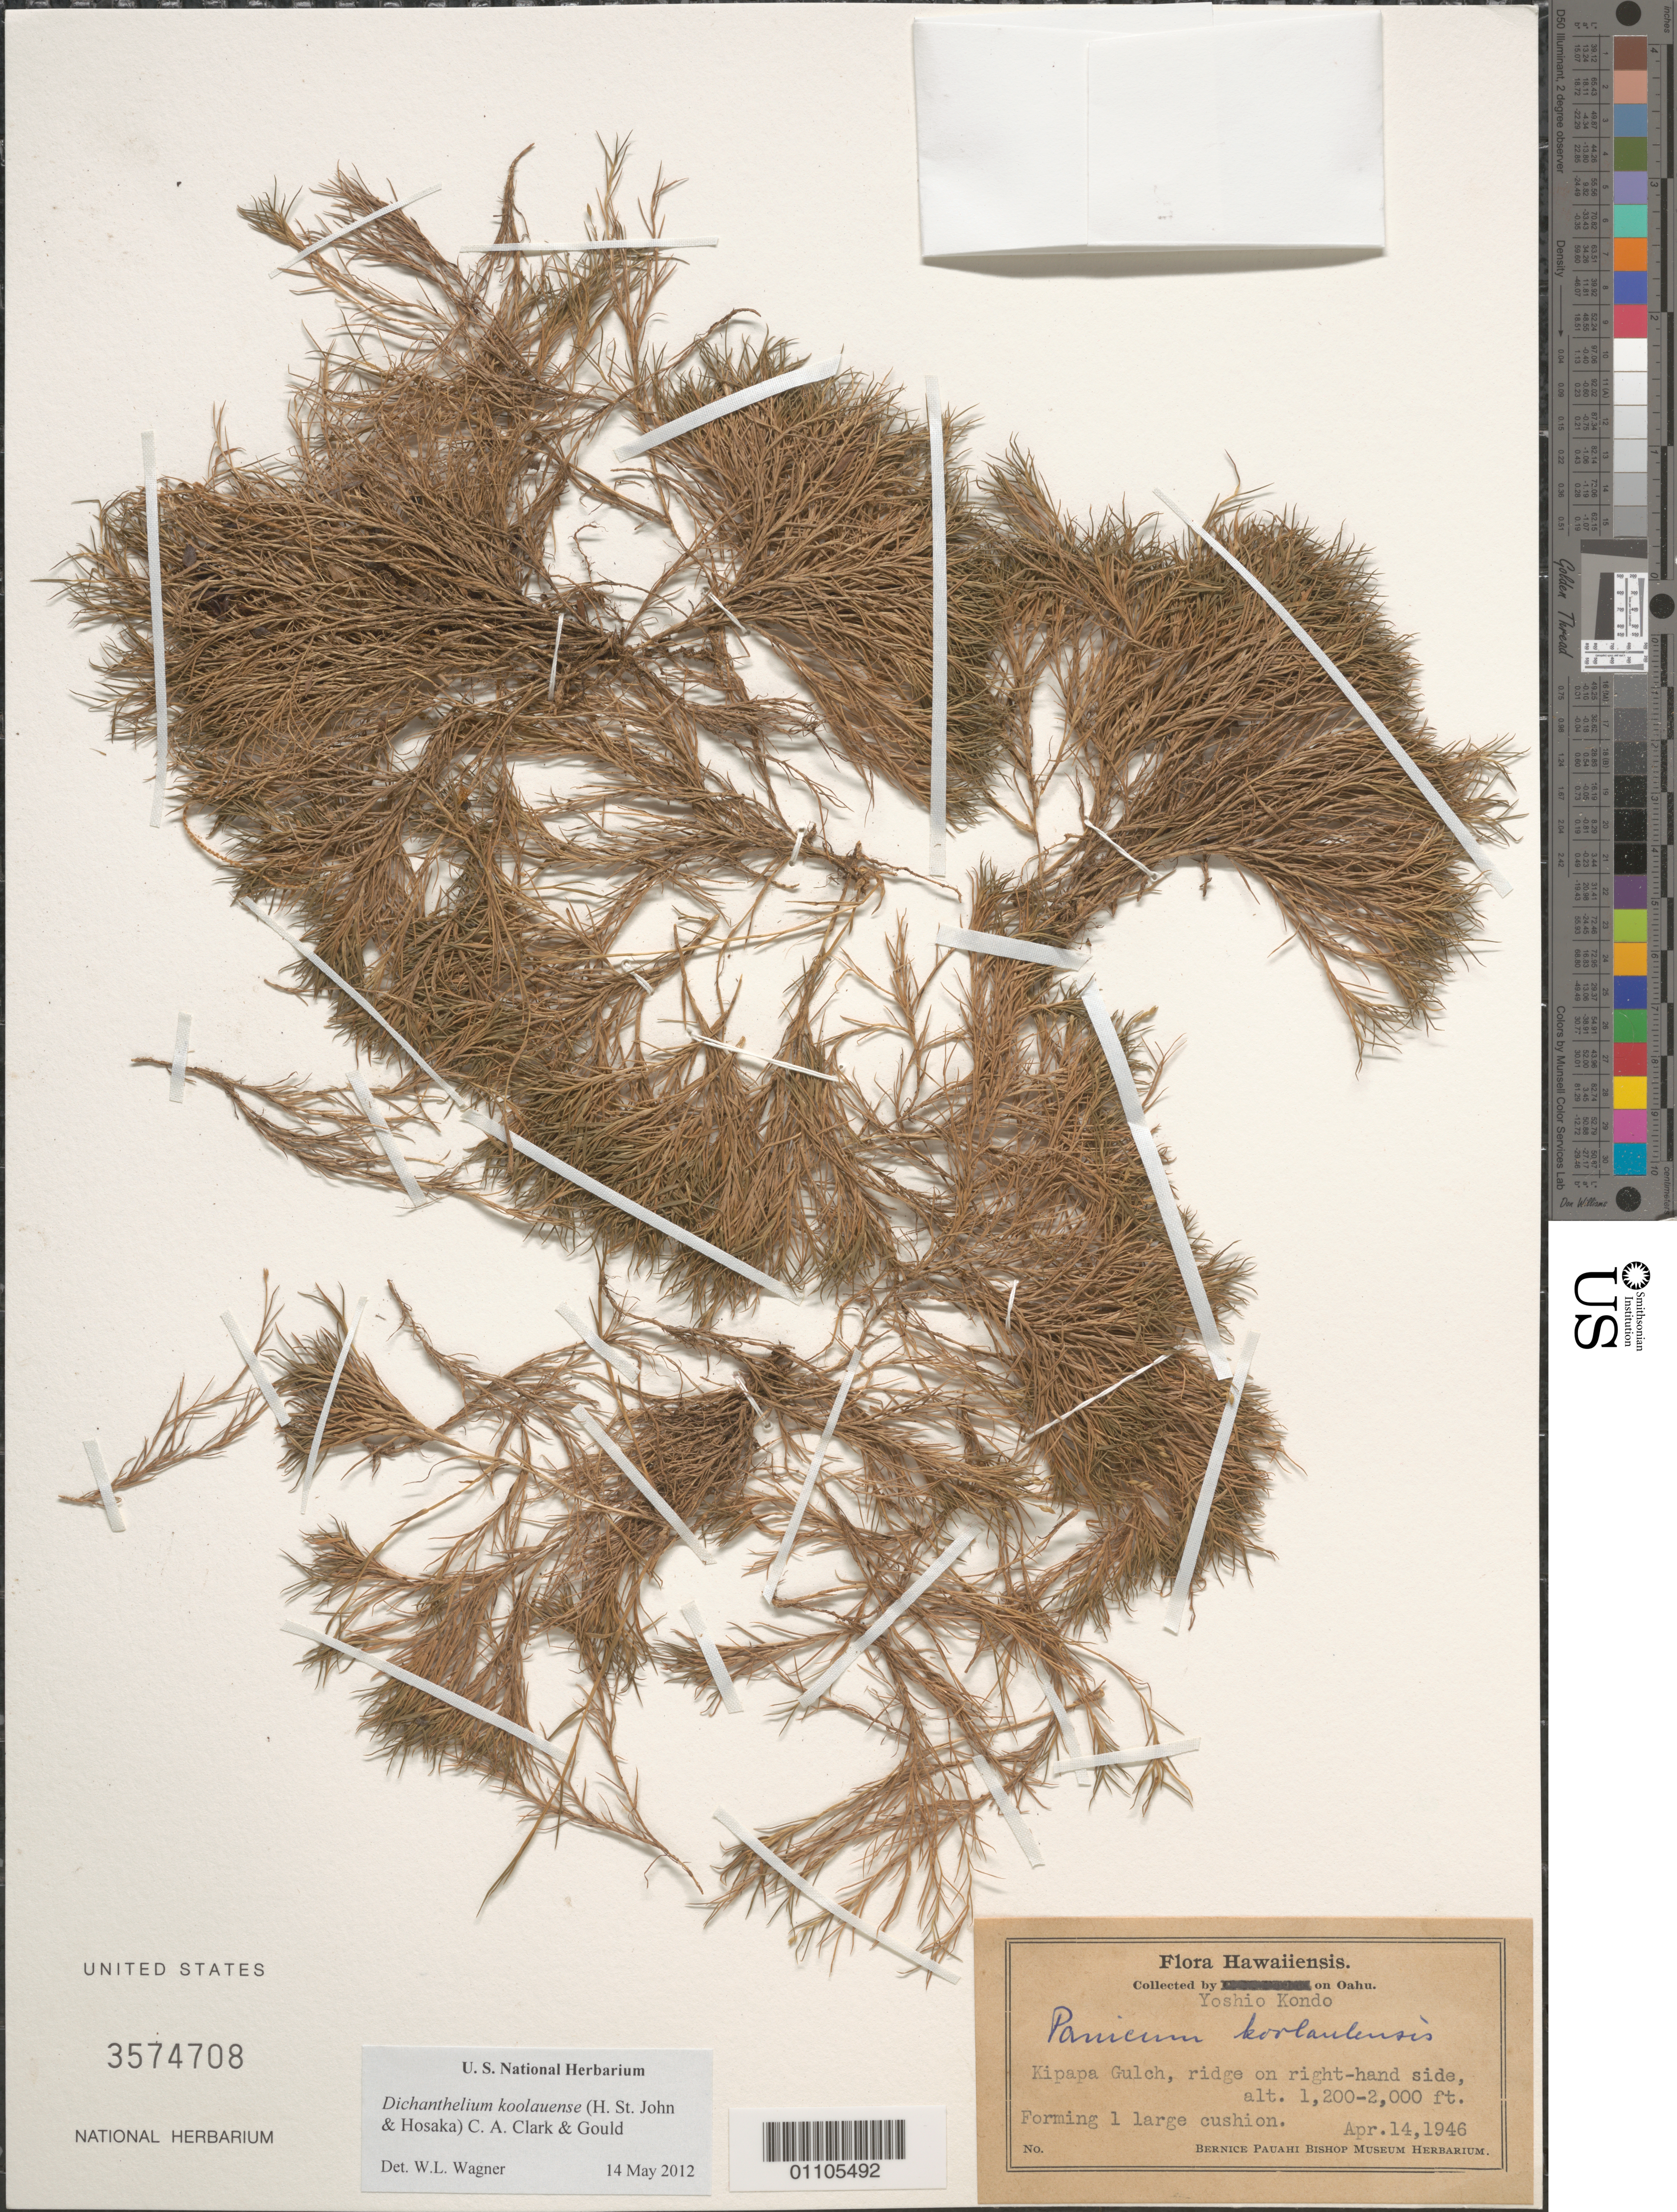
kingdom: Plantae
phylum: Tracheophyta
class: Liliopsida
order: Poales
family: Poaceae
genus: Dichanthelium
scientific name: Dichanthelium koolauense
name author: (H. St. John & Hosaka) C.A. Clark & Gould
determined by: Wagner, W. L., (BOT), Smithsonian Institution - National Museum of Natural History (UNITED STATES)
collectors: Y. Kondo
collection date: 1946-04-14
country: United States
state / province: Hawaii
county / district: Honolulu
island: Oahu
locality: Kipapa Gulch, ridge on right-hand side.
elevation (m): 366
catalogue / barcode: US 3574708